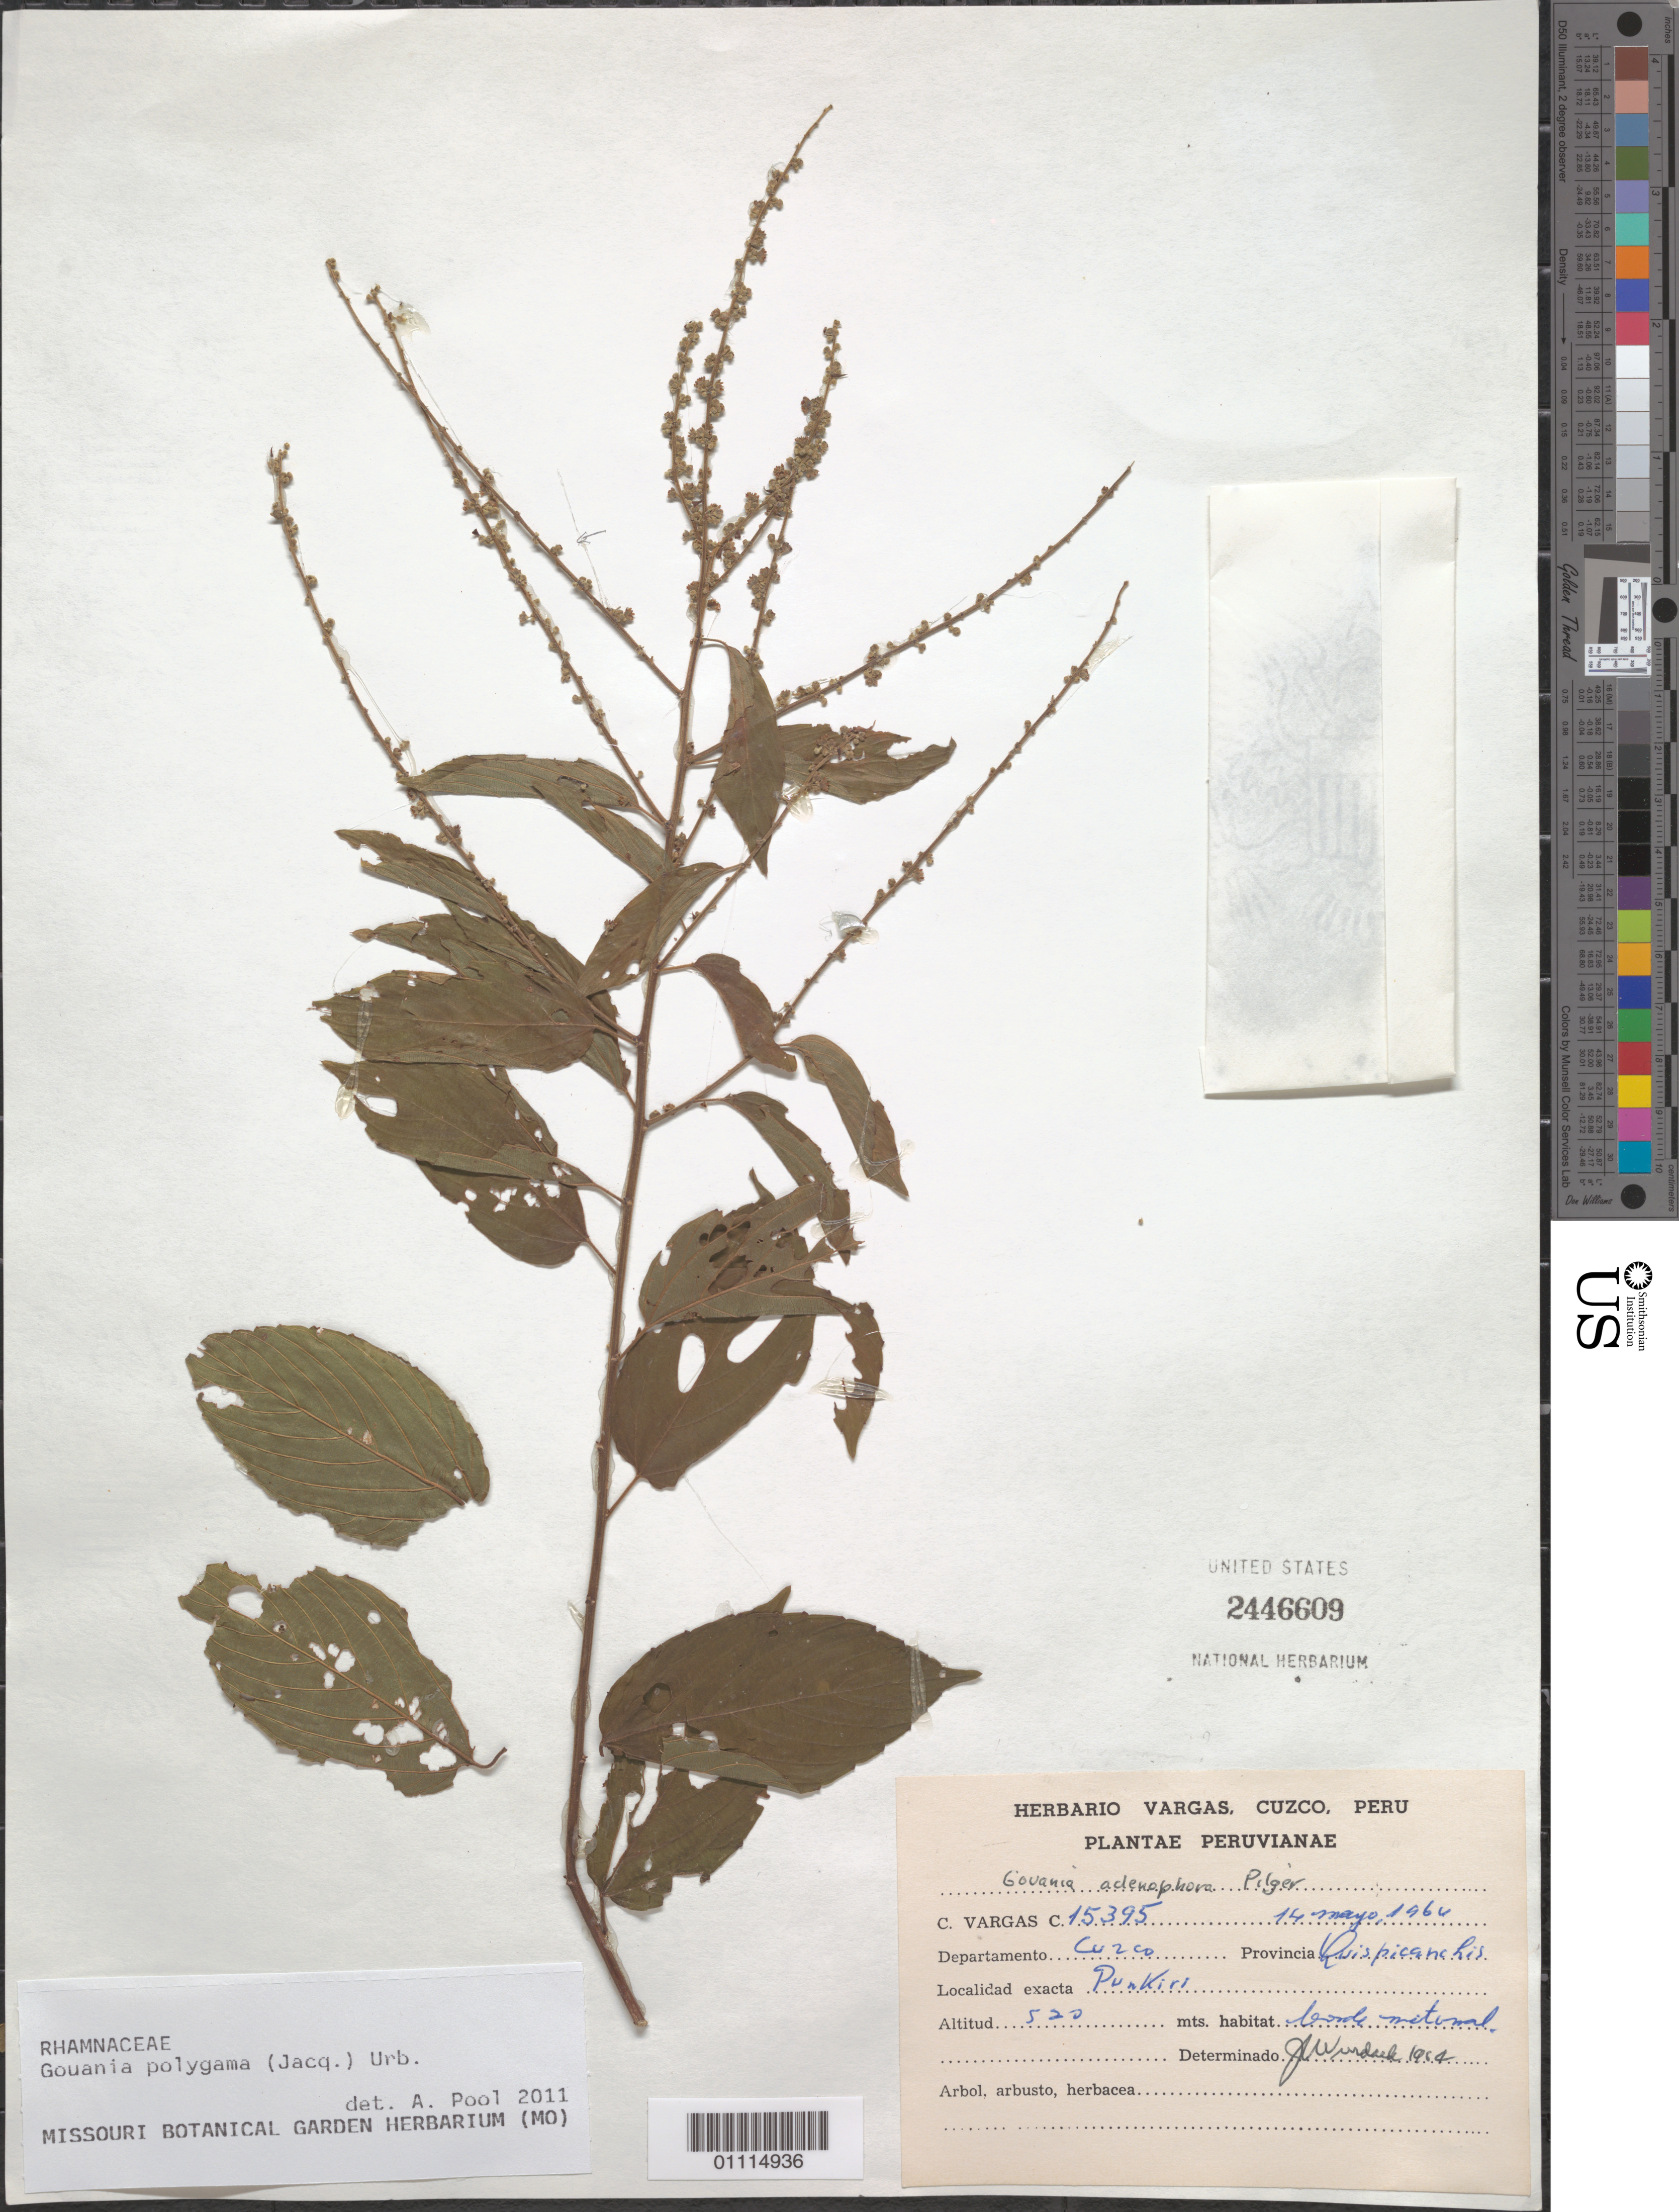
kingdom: Plantae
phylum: Tracheophyta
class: Magnoliopsida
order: Rosales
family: Rhamnaceae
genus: Gouania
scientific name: Gouania polygama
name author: (Jacq.) Urb.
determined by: Pool, A., (MO), Missouri Botanical Garden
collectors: C. Vargas C.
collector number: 15395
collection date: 1964-05-14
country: Peru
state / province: Cusco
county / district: Quispicanchis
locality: Punkiri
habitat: Matorral.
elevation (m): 520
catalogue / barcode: US 2446609